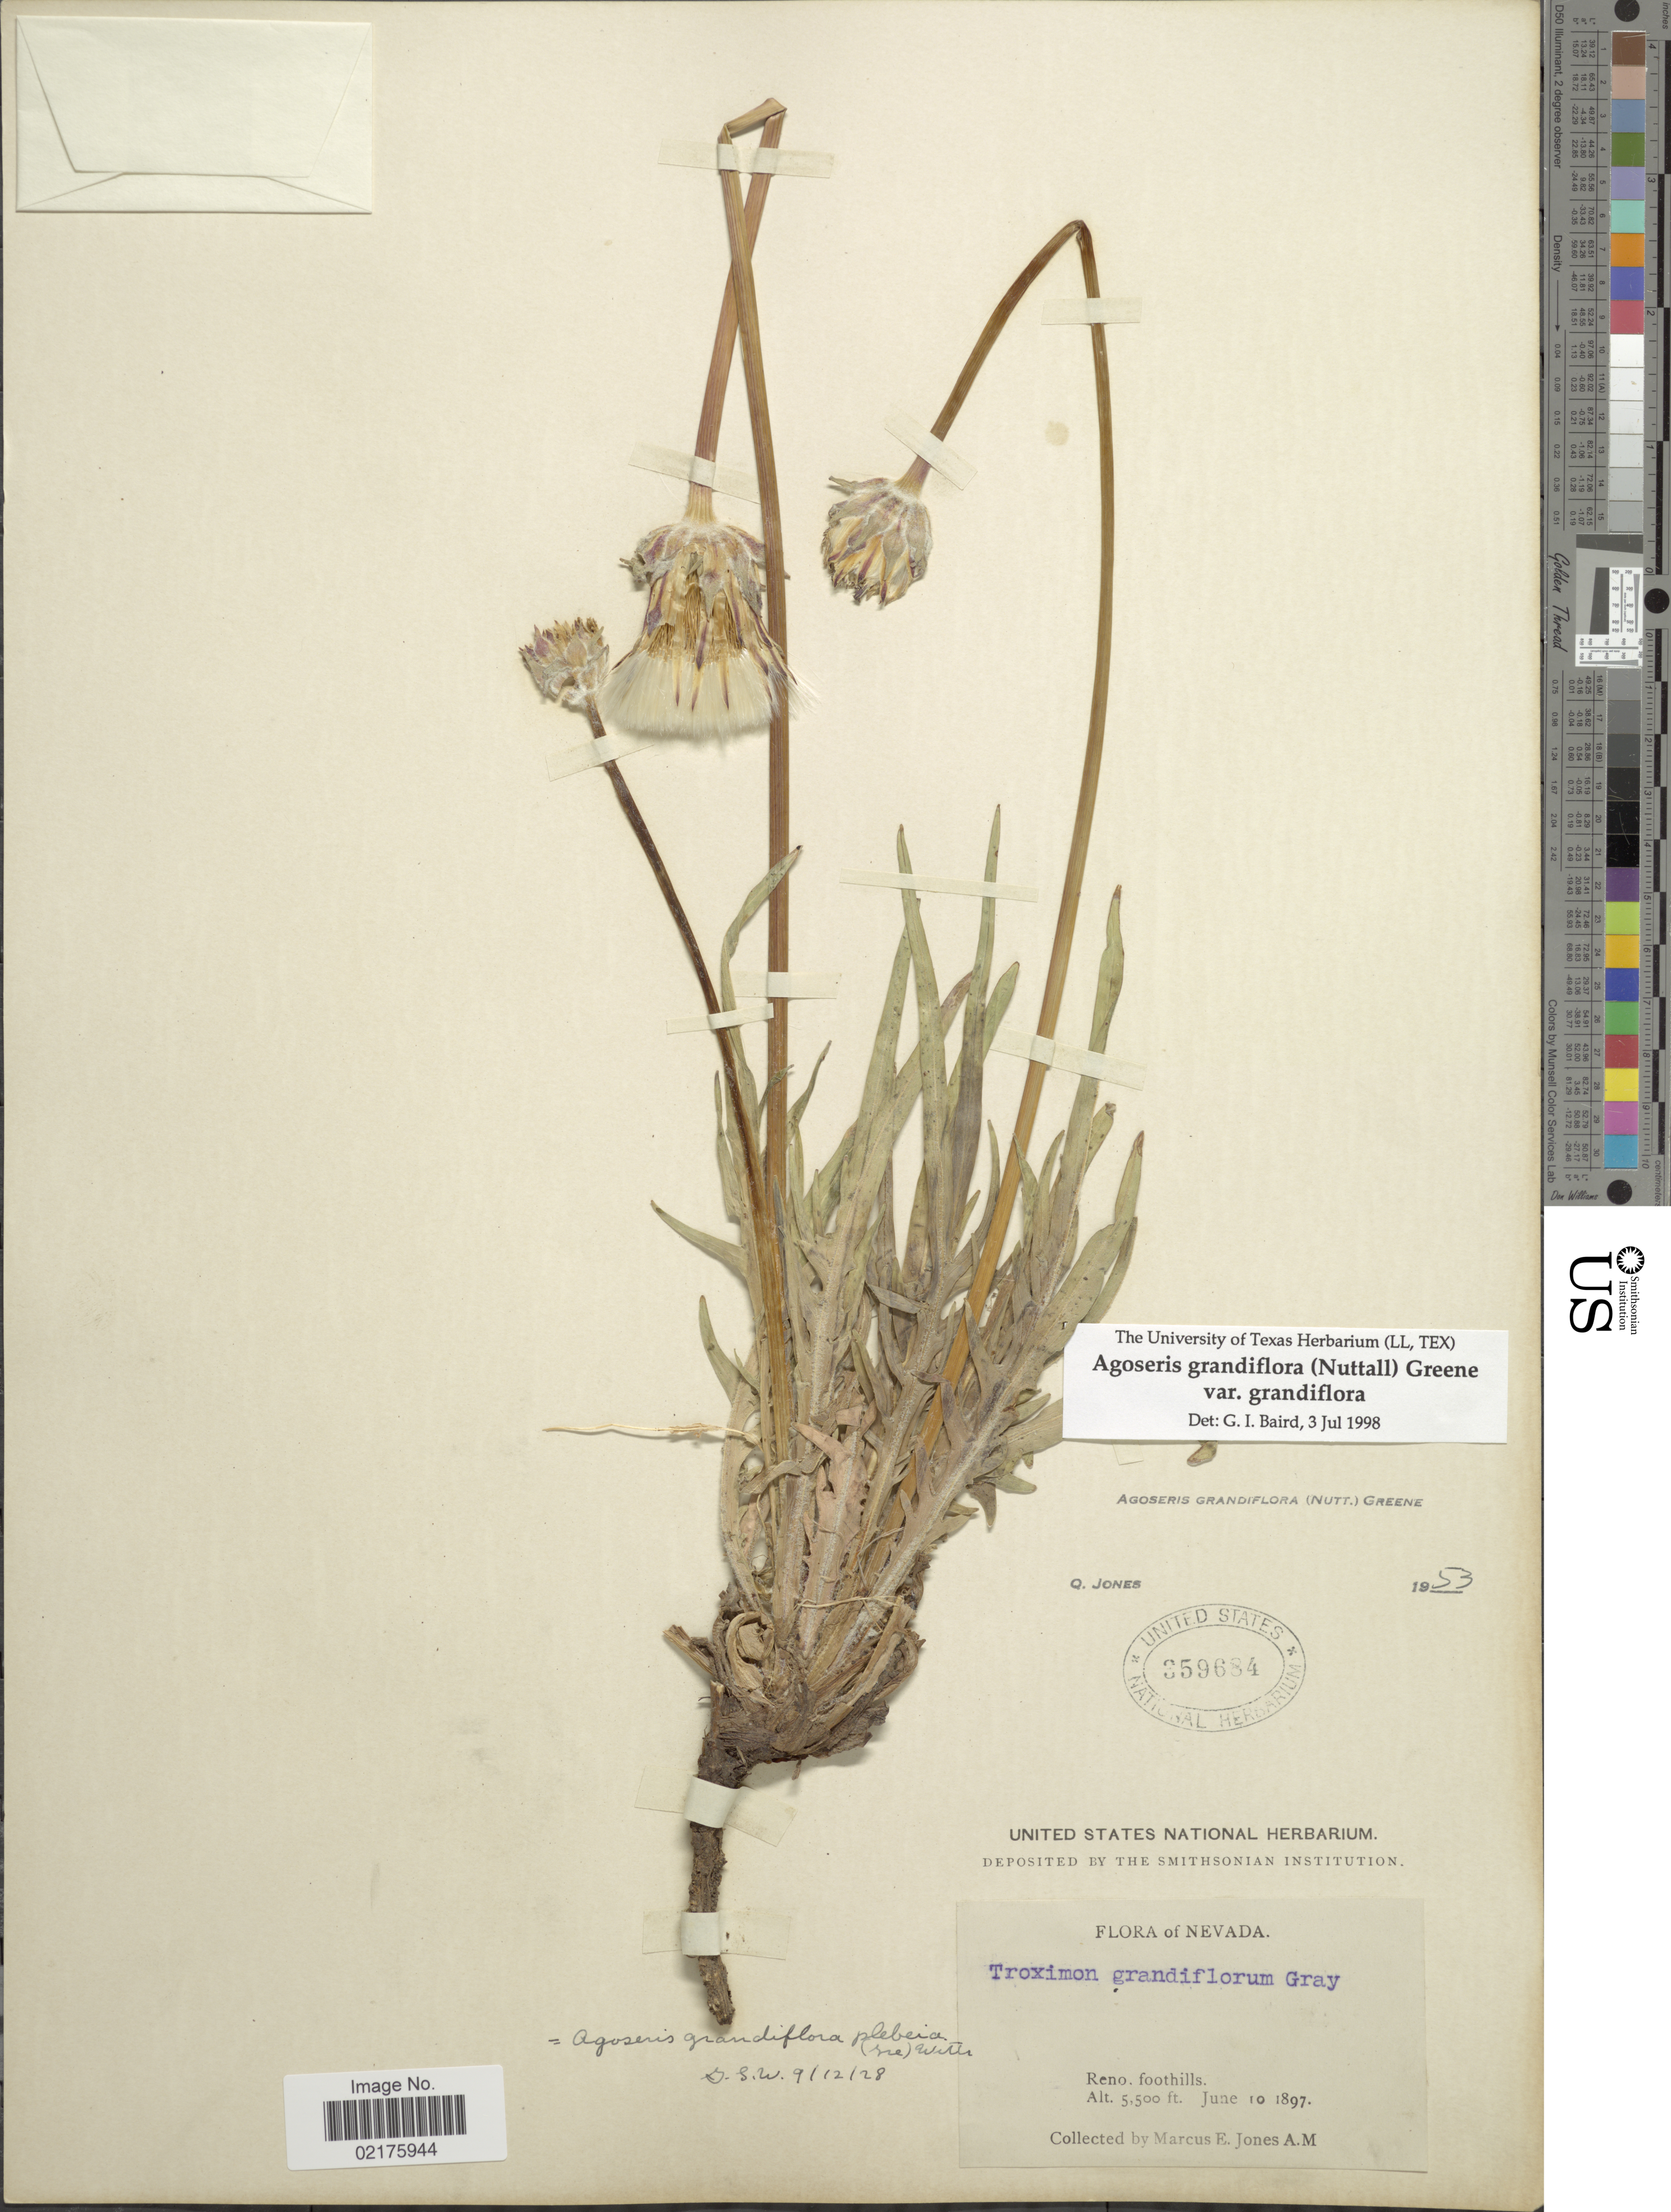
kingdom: Plantae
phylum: Tracheophyta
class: Magnoliopsida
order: Asterales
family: Asteraceae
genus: Agoseris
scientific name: Agoseris grandiflora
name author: (Nutt.) Greene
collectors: M. E. Jones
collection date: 1897-06-10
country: United States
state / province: Nevada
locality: Reno, foothills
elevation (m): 1676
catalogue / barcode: US 359684